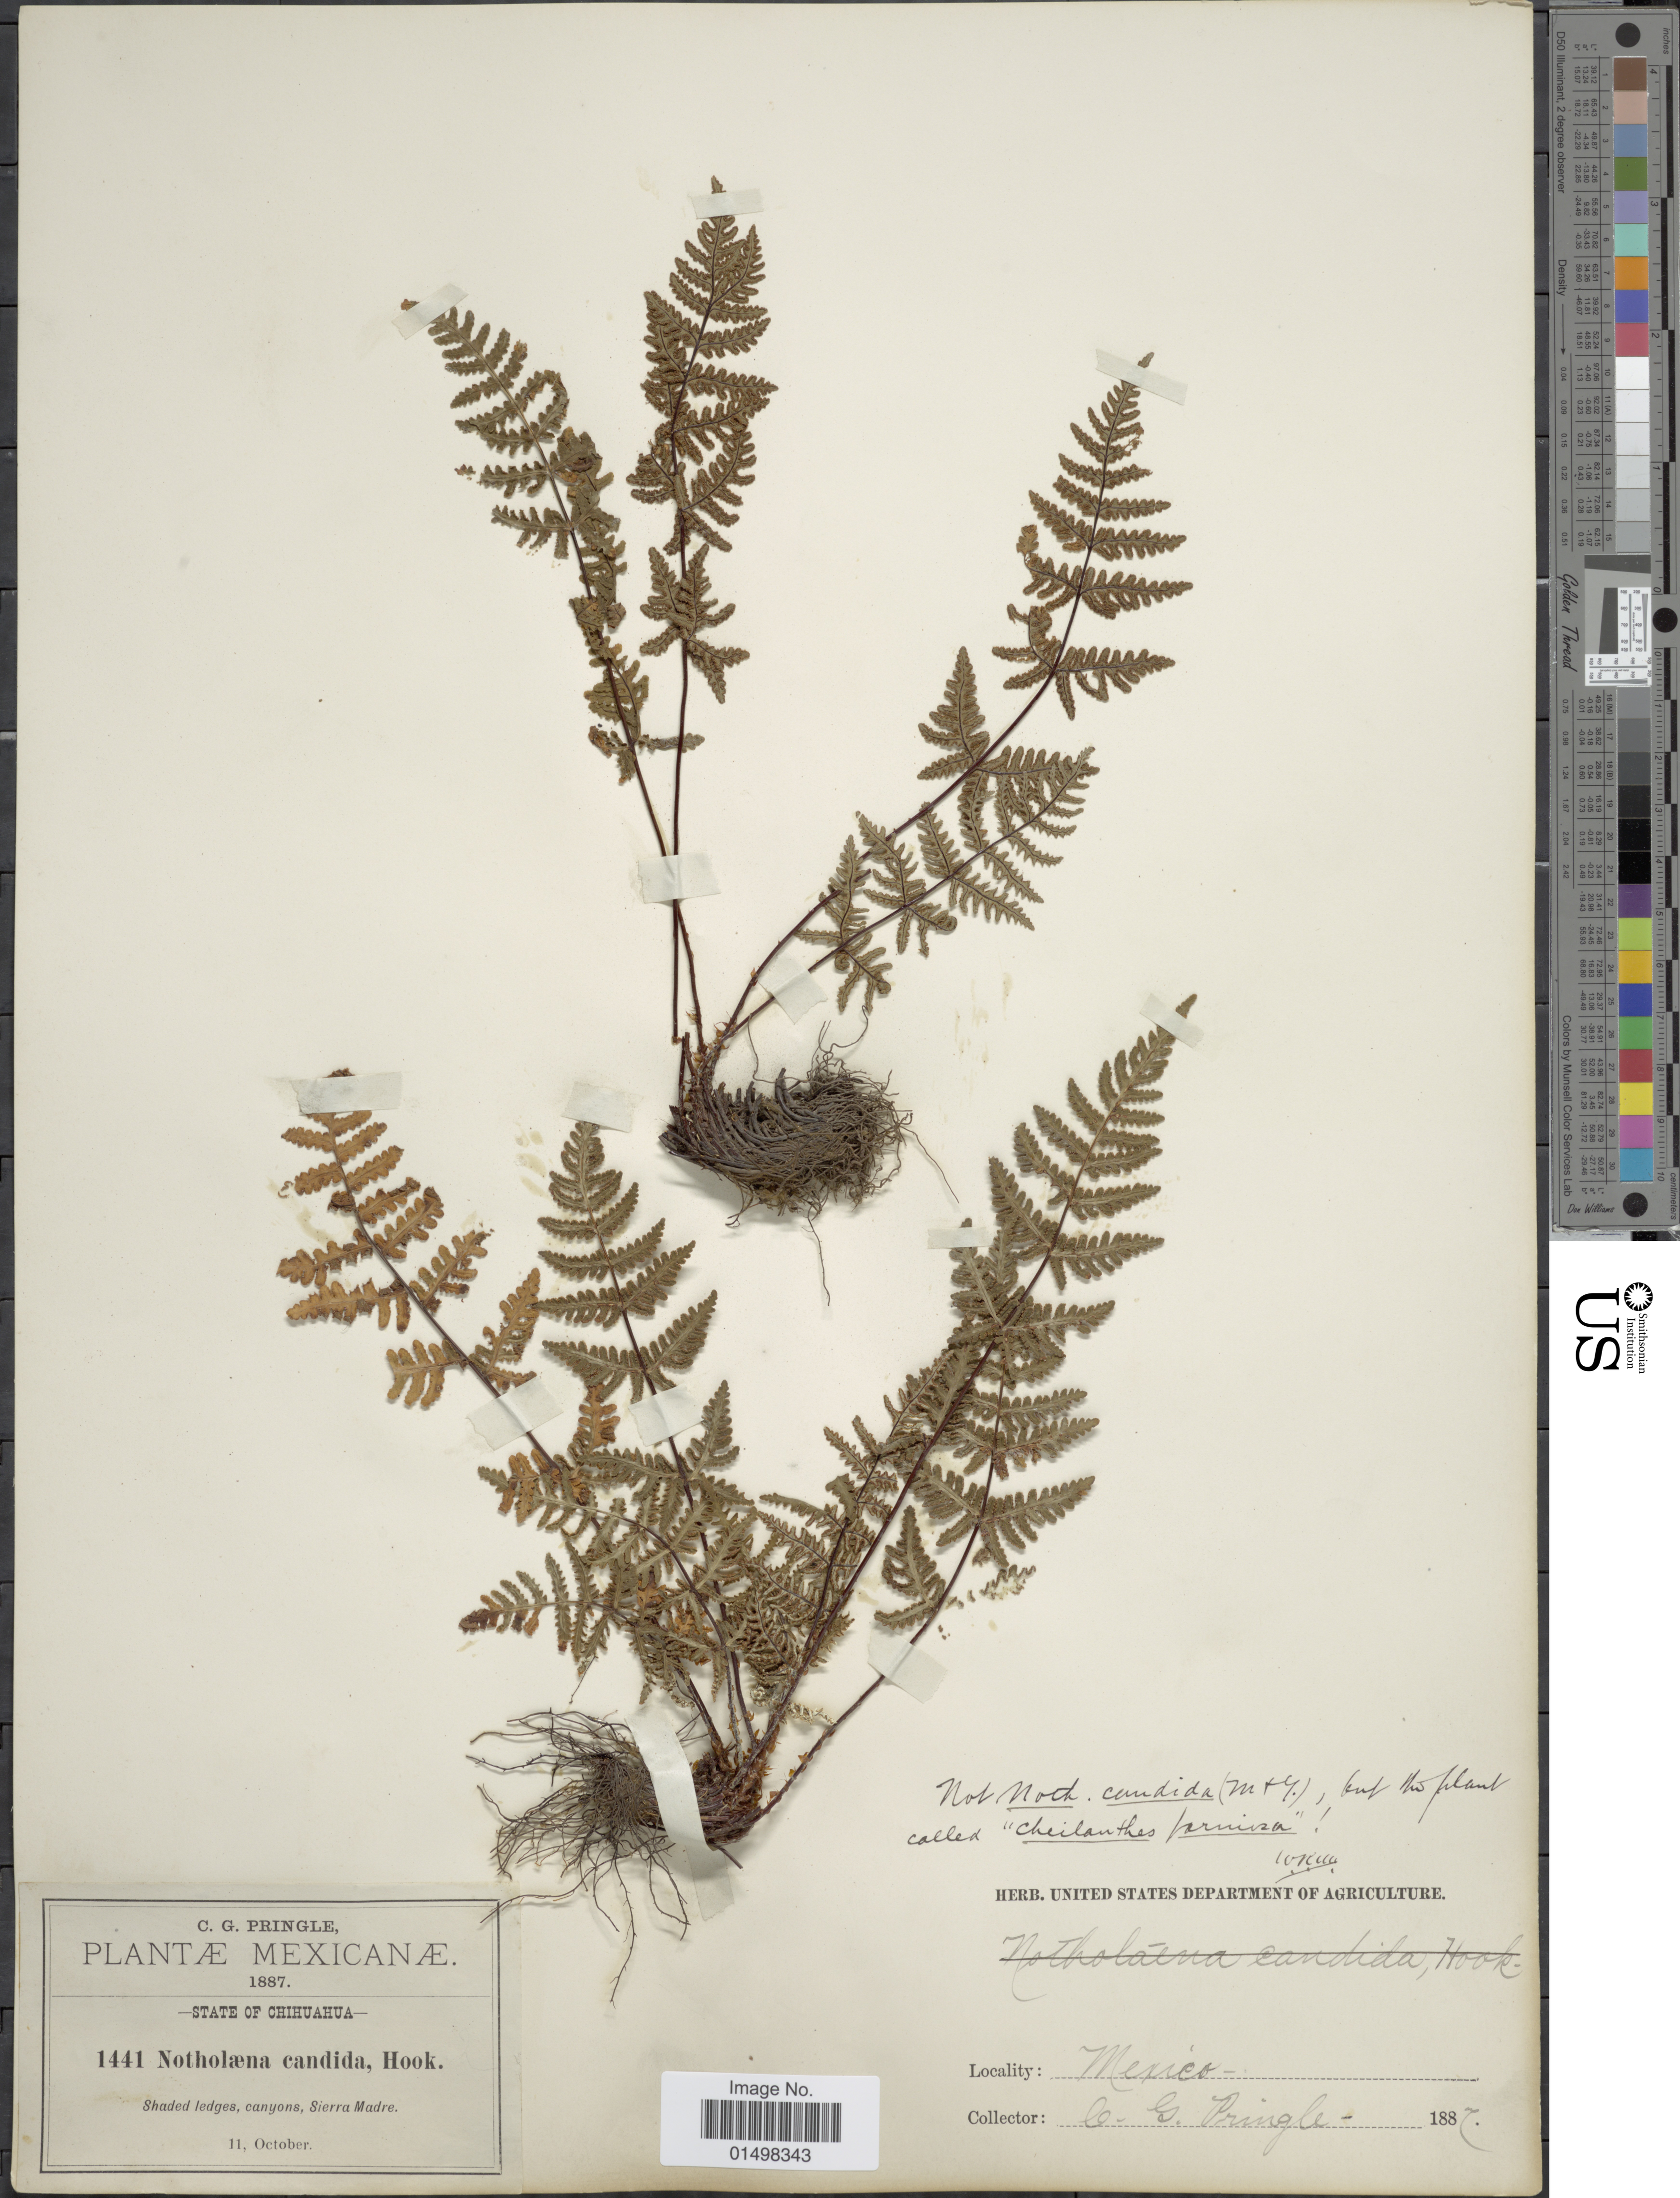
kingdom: Plantae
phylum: Tracheophyta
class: Polypodiopsida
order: Polypodiales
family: Pteridaceae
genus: Aleuritopteris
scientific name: Aleuritopteris farinosa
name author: (Forssk.) Fée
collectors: C. G. Pringle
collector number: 1441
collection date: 1887-10-11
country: Mexico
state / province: Chihuahua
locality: State of Chihuahua. Sierra Madre.